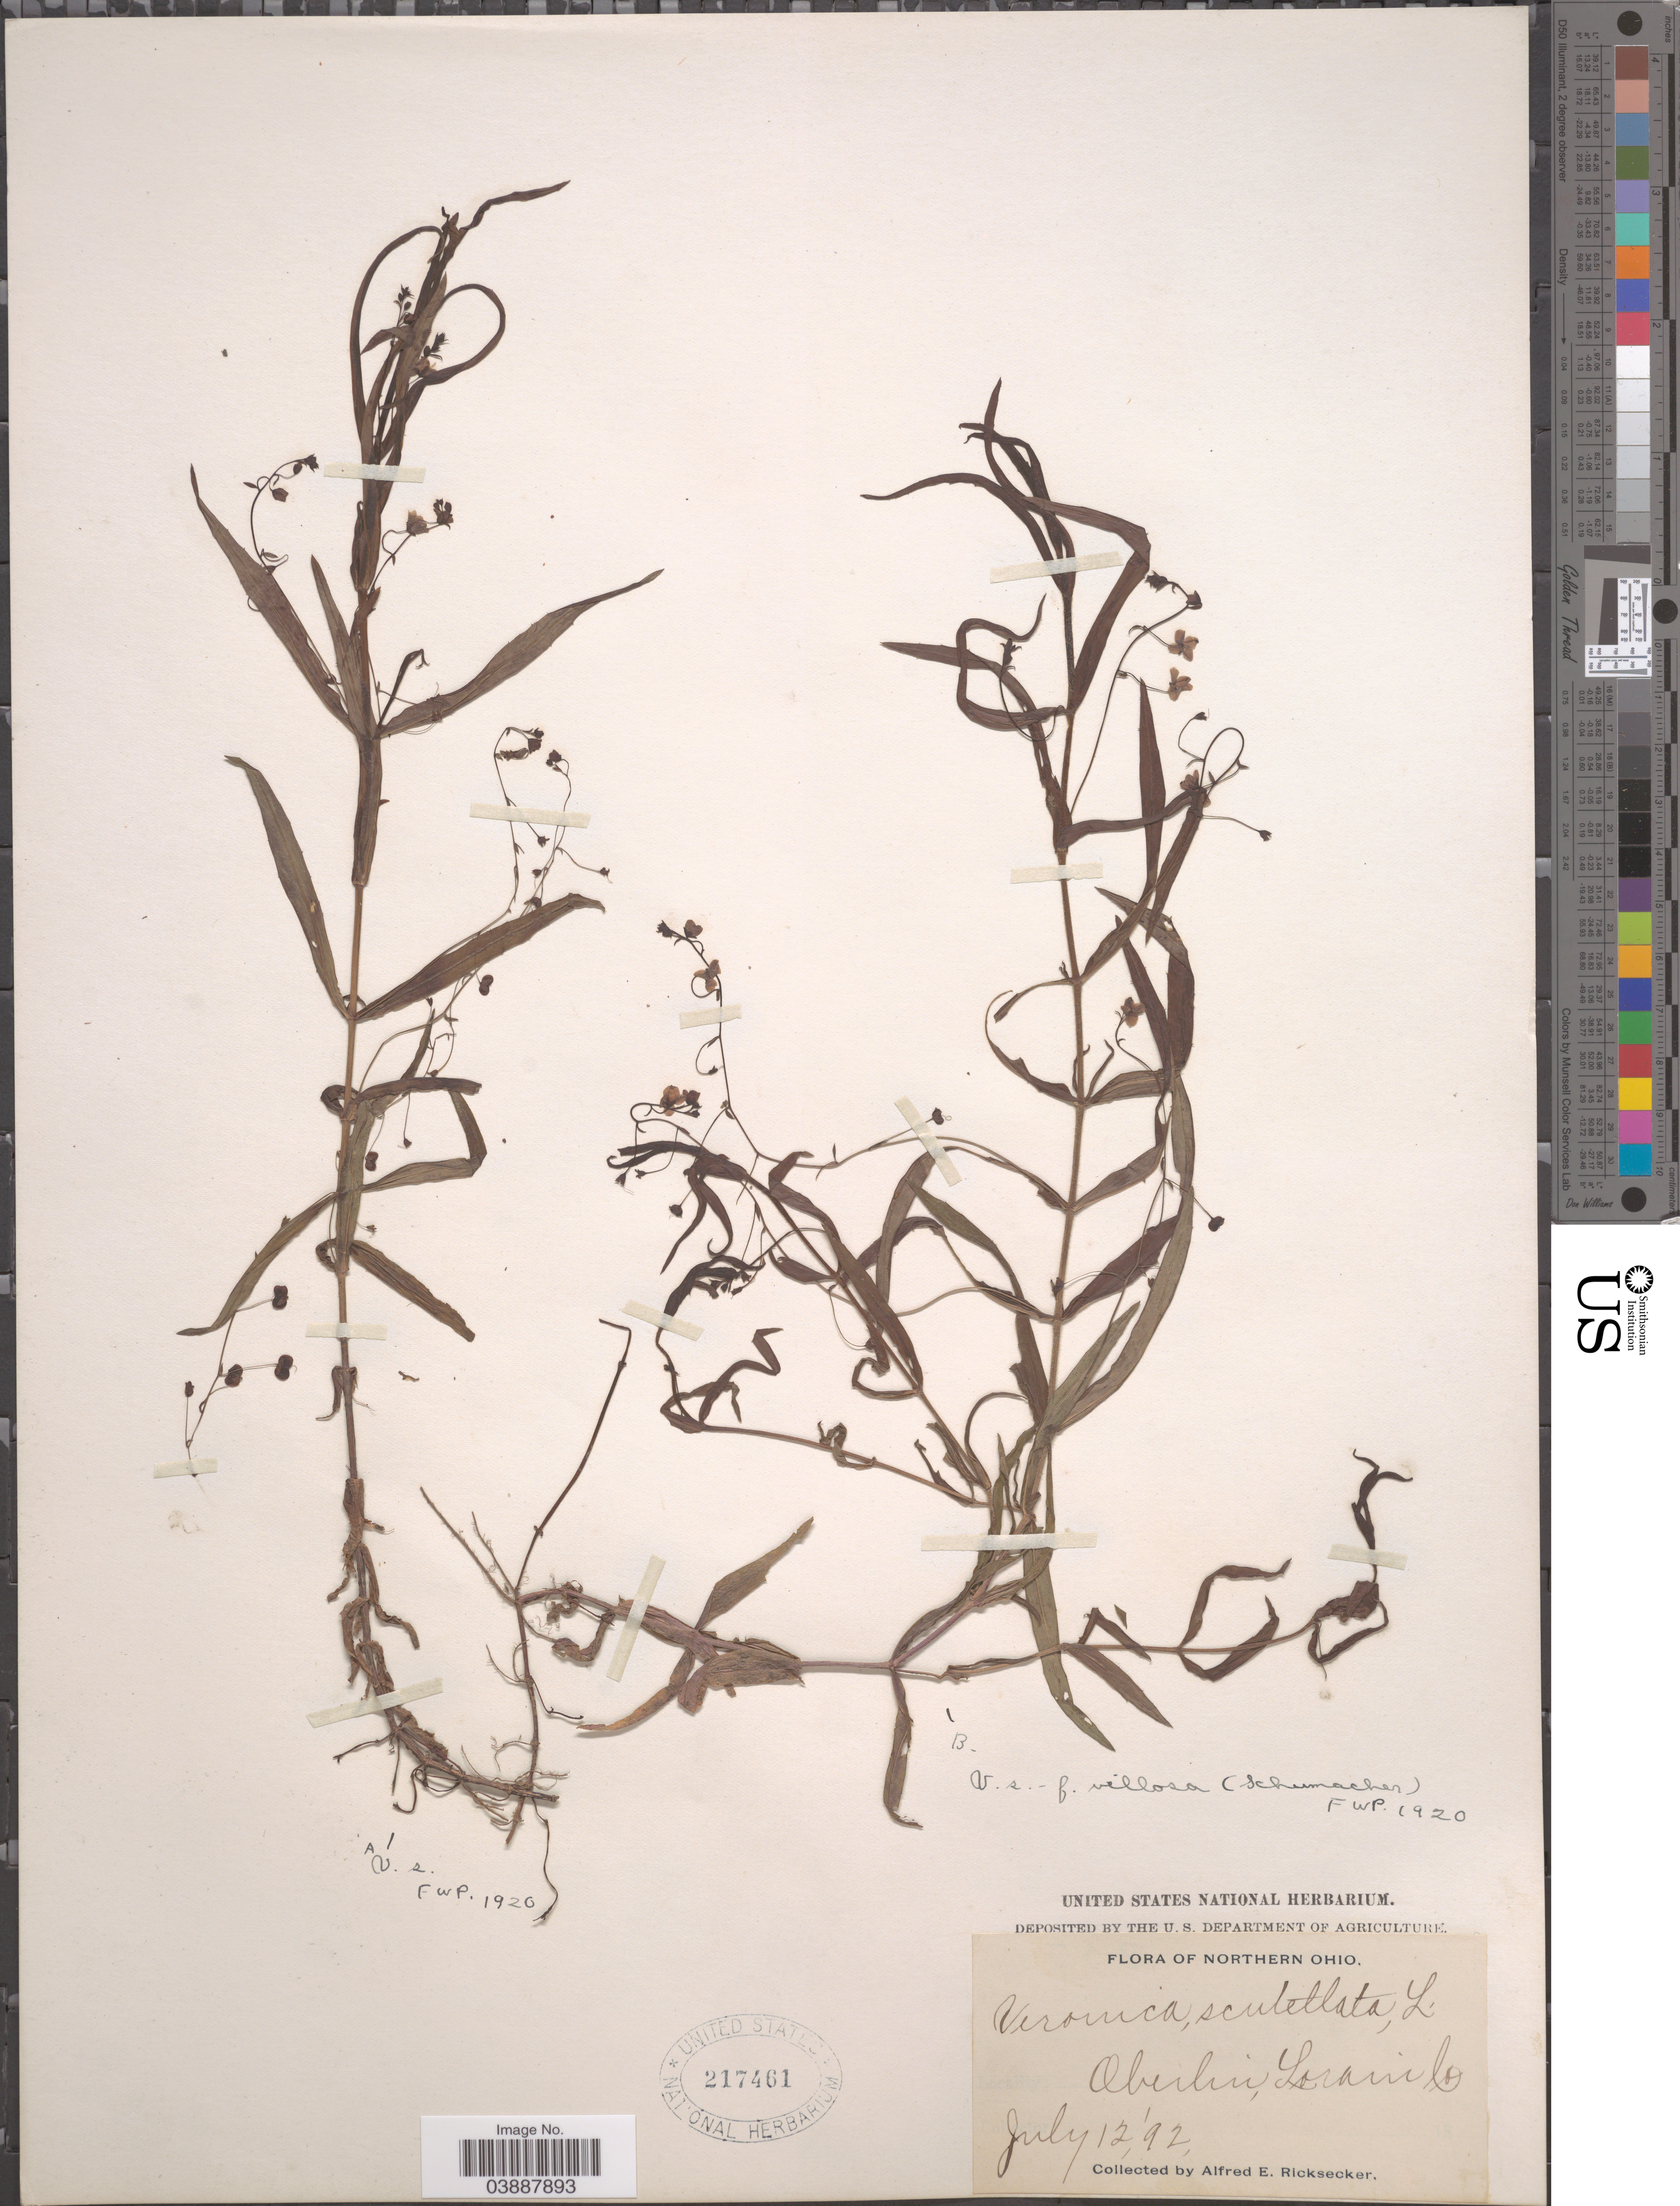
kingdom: Plantae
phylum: Tracheophyta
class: Magnoliopsida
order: Lamiales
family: Plantaginaceae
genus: Veronica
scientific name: Veronica scutellata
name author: L.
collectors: A. E. Ricksecker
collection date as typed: Transcribed d/m/y: 12/7/92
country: United States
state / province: Ohio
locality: Northern Ohio. Oberlin, Lorain Co.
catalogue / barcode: US 217461